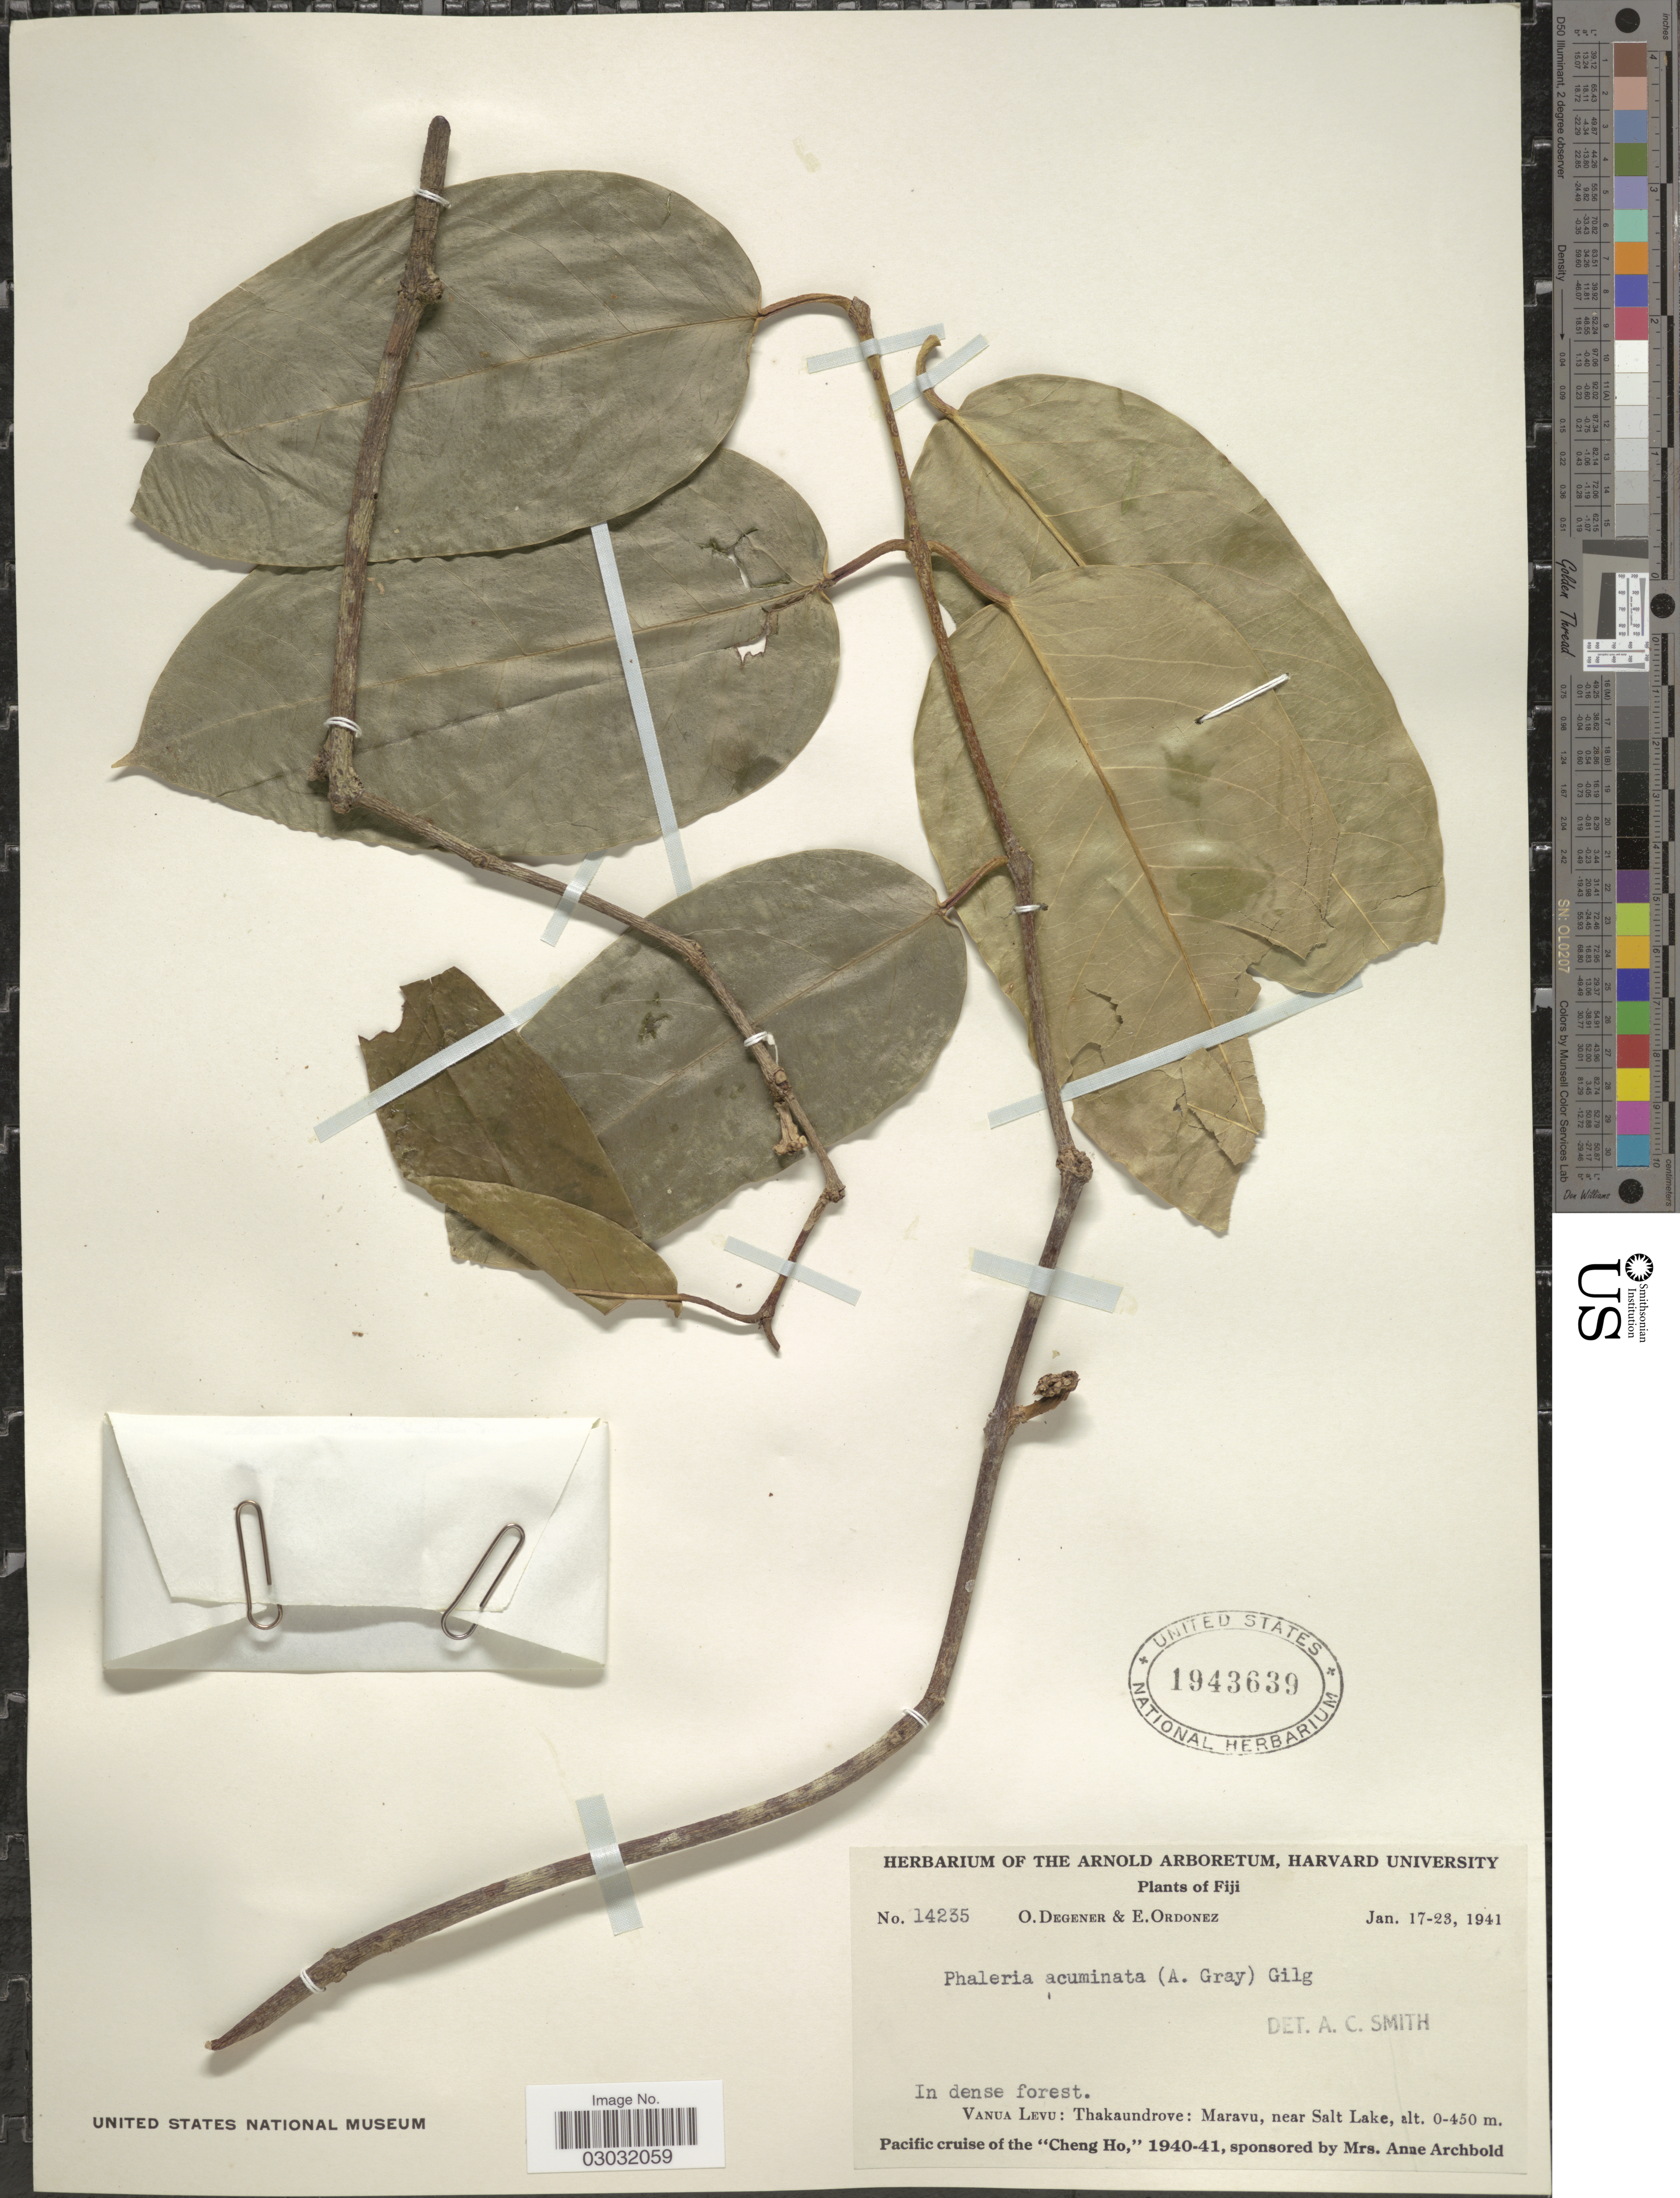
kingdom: Plantae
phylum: Tracheophyta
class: Magnoliopsida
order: Malvales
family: Thymelaeaceae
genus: Phaleria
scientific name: Phaleria acuminata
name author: (A. Gray) Gilg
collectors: O. Degener & E. Ordonez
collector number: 14235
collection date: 1941-01-17/1941-01-23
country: Fiji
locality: Vanua Levu: Thakaundrove, Maravu, near Salt Lake.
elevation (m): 0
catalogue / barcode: US 1943639